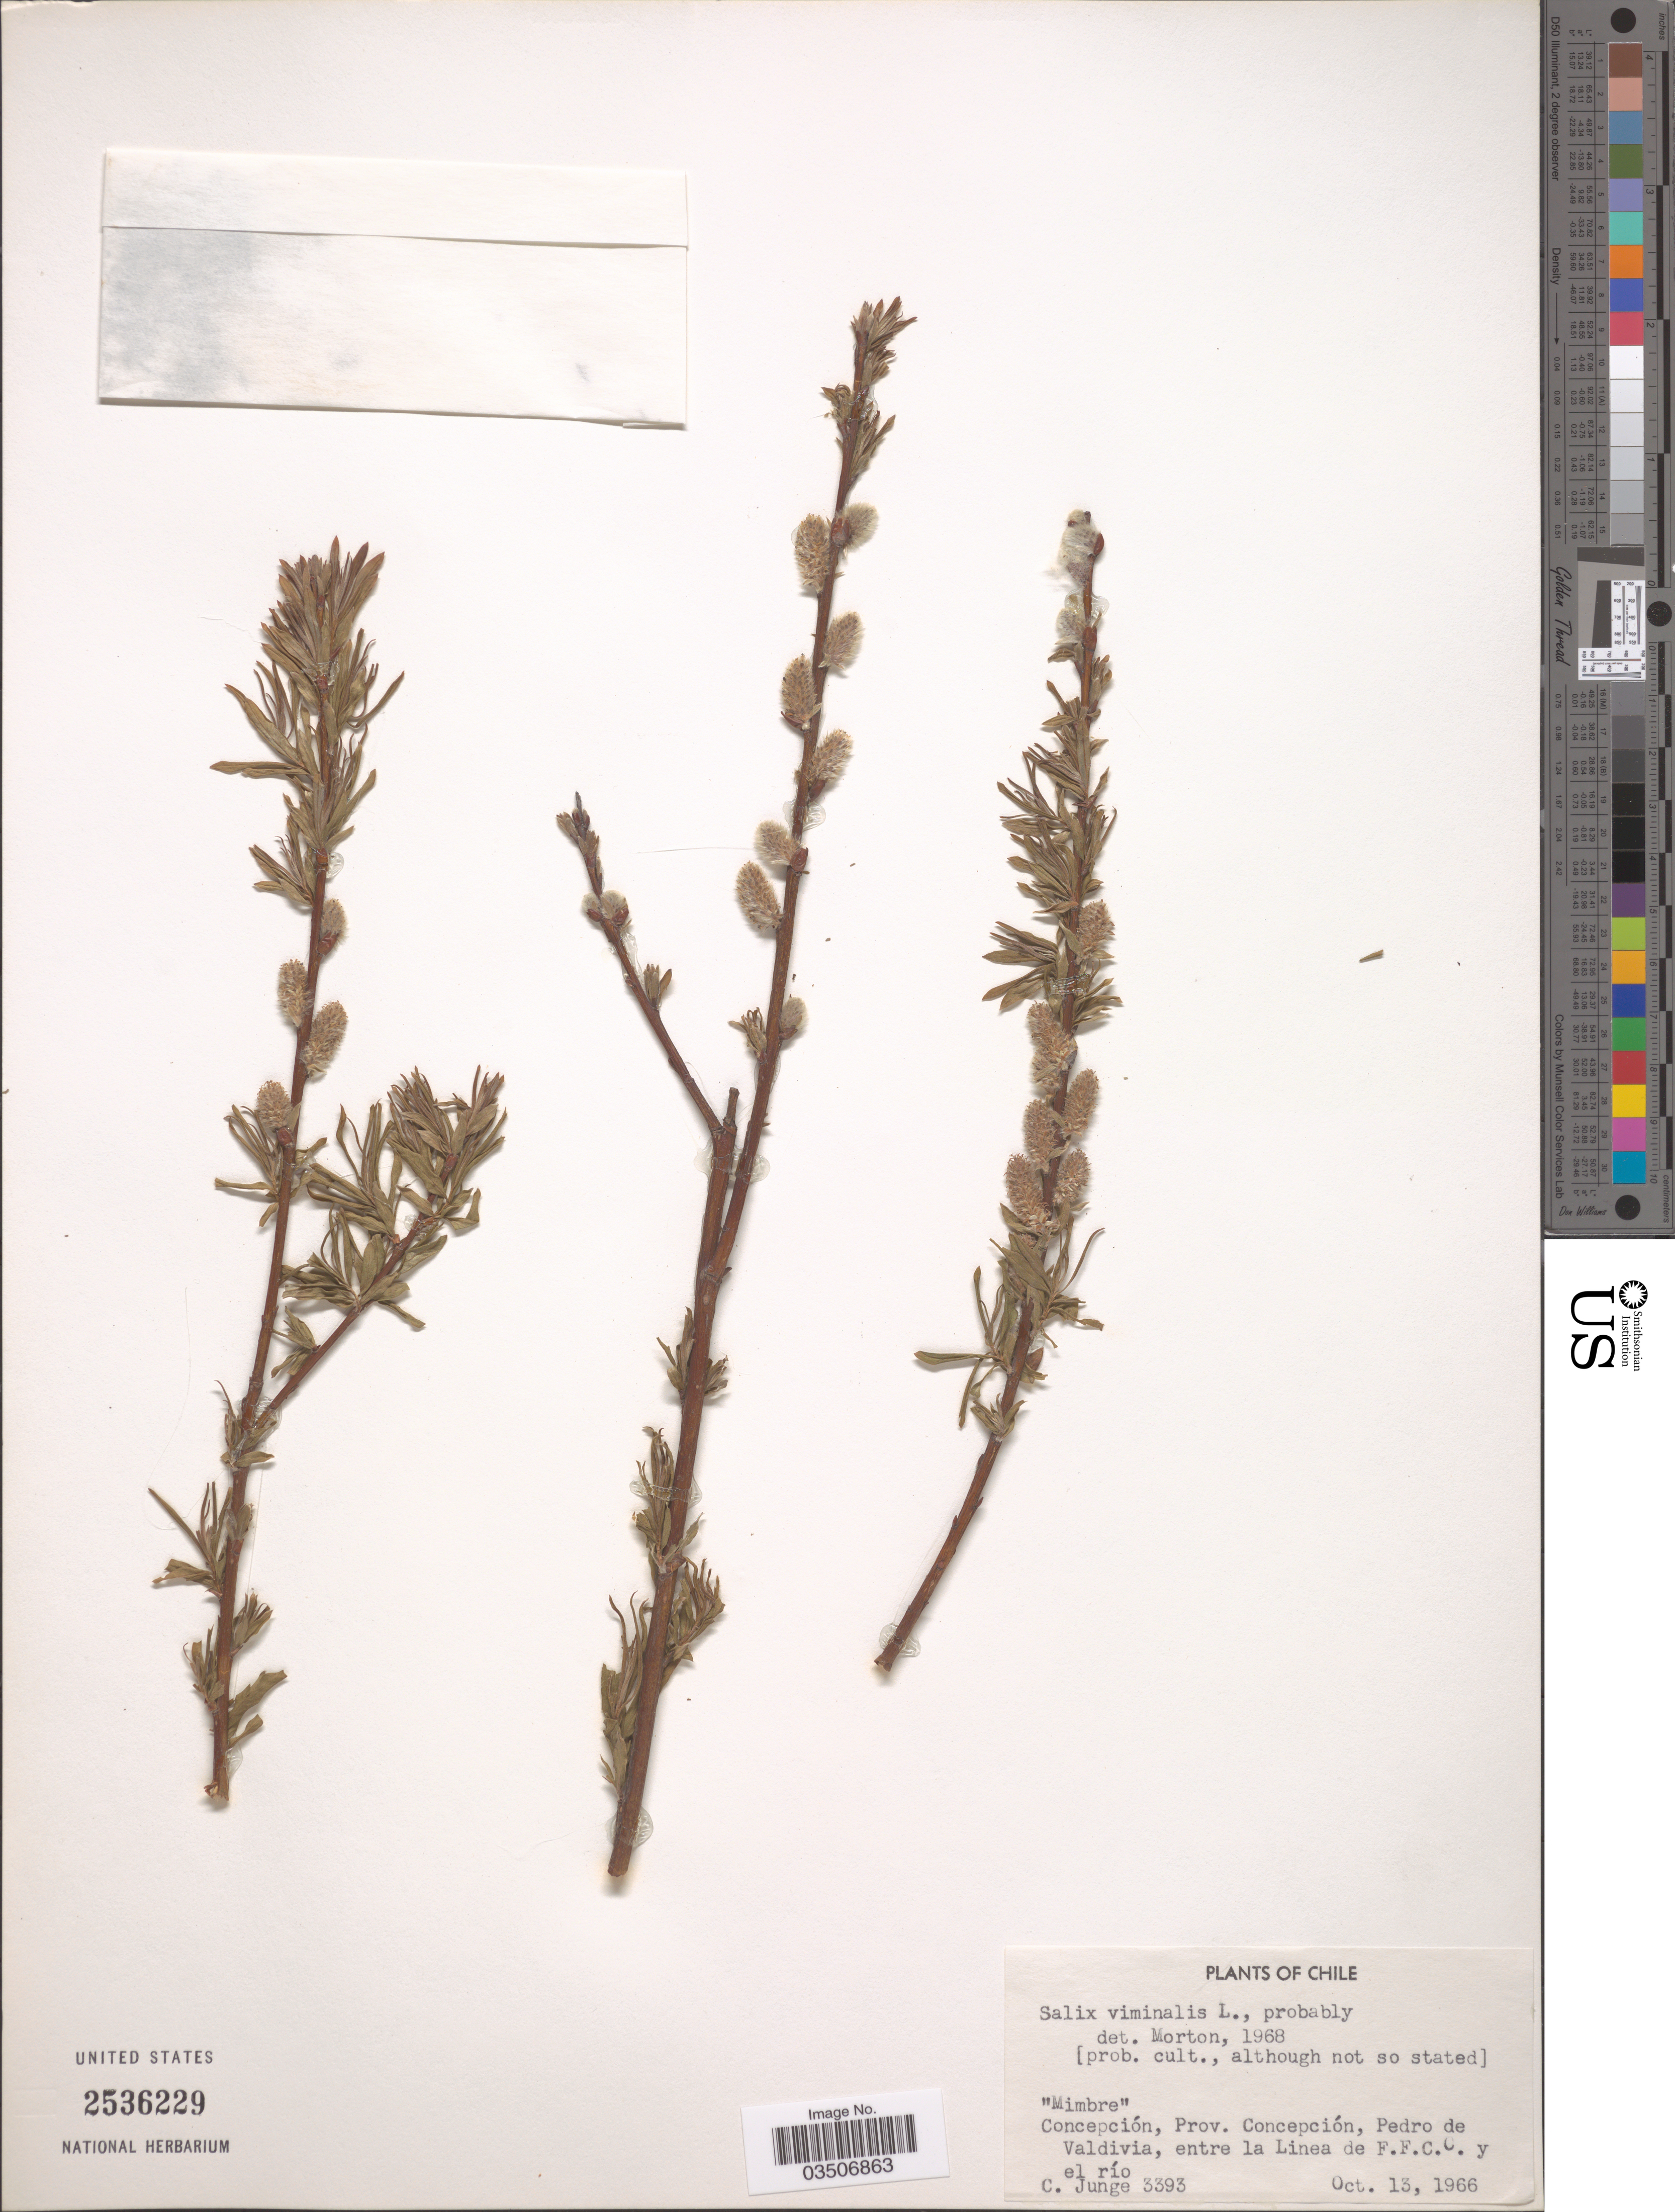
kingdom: Plantae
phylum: Tracheophyta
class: Magnoliopsida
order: Malpighiales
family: Salicaceae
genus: Salix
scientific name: Salix viminalis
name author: L.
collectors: C. Junge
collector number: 3393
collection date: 1966-10-13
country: Chile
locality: Concepción, Prov. Concepción, Pedro de Valdivia, entre la Linea de F.F.C.C. y el río.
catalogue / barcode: US 2536229